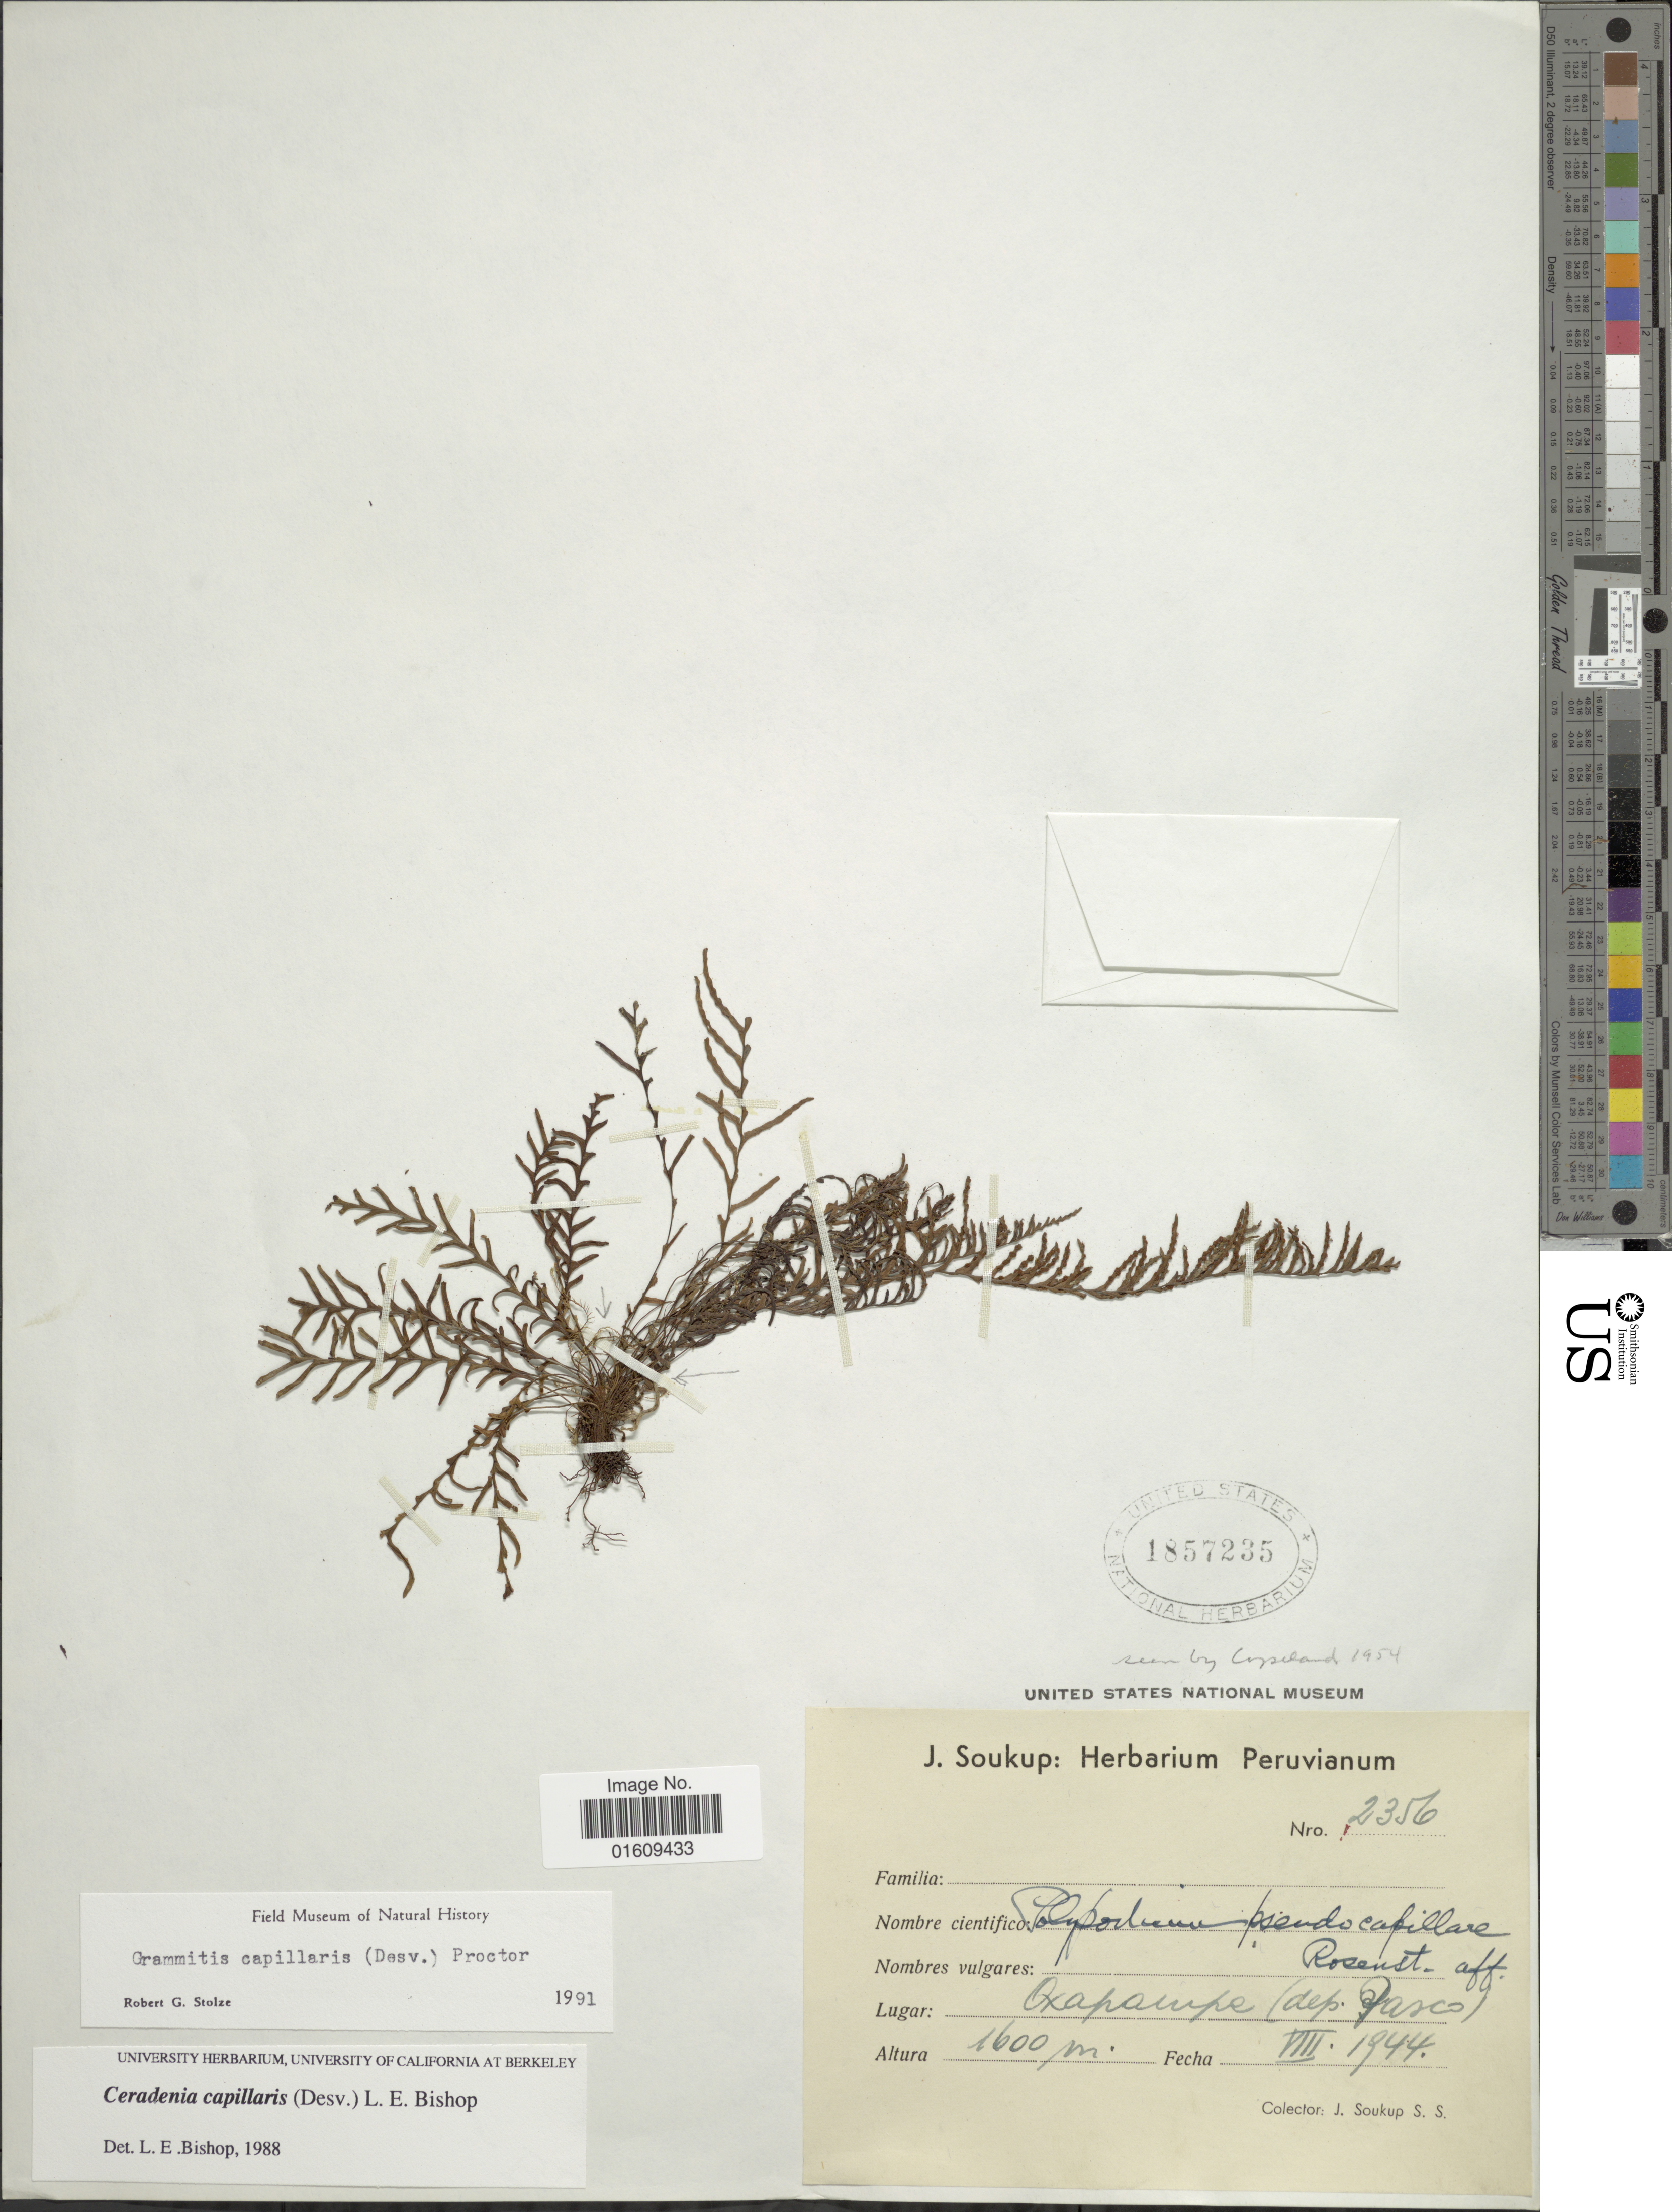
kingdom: Plantae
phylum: Tracheophyta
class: Polypodiopsida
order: Polypodiales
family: Polypodiaceae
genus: Ceradenia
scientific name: Ceradenia capillaris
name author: (Desv.) L.E. Bishop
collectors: J. Soukup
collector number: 2356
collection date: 1944-08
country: Peru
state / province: Pasco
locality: Oxapampa (Dep. Pasco)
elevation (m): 1600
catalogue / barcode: US 1857235